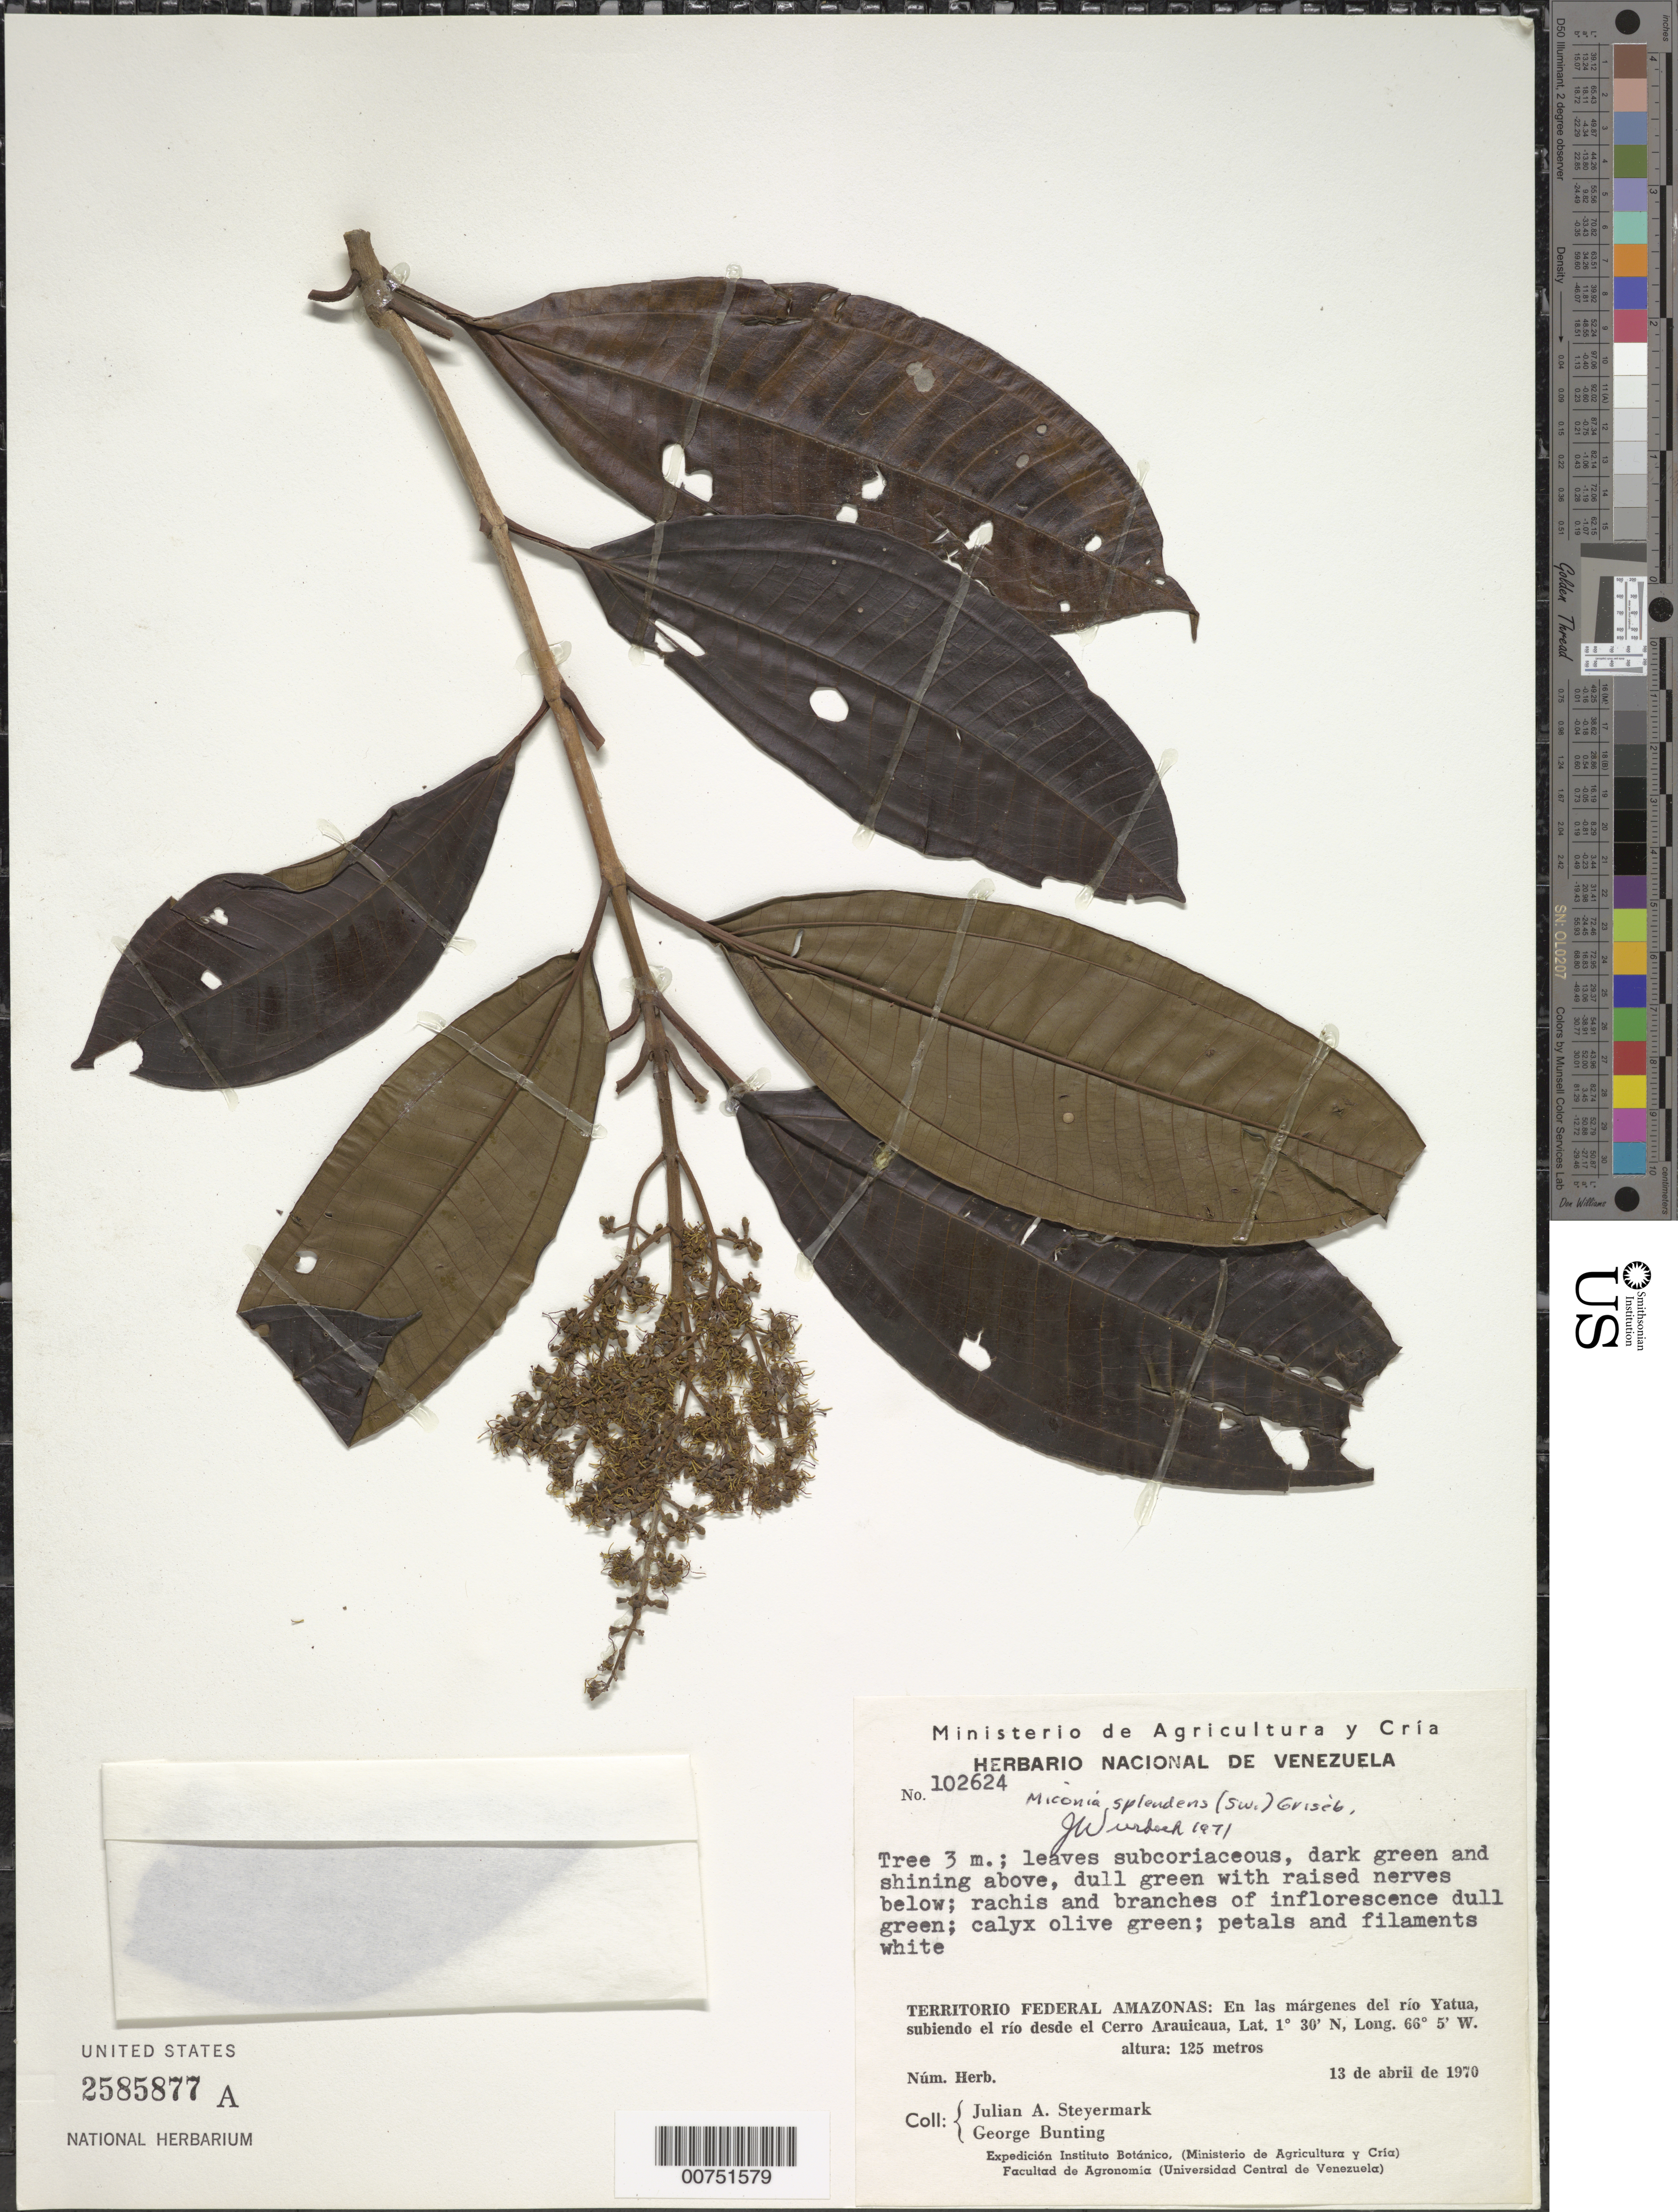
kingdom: Plantae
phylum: Tracheophyta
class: Magnoliopsida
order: Myrtales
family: Melastomataceae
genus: Miconia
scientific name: Miconia splendens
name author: (Sw.) Griseb.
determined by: Wurdack, John J., (US), US (UNITED STATES)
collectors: J. Steyermark & G. S. Bunting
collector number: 102624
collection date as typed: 13-Apr-70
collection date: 1970-04-13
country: Venezuela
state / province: Amazonas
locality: Rió Yatua, subiendo el río desde el Cerro Arauicaua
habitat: River edge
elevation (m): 125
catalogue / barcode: US 2585877